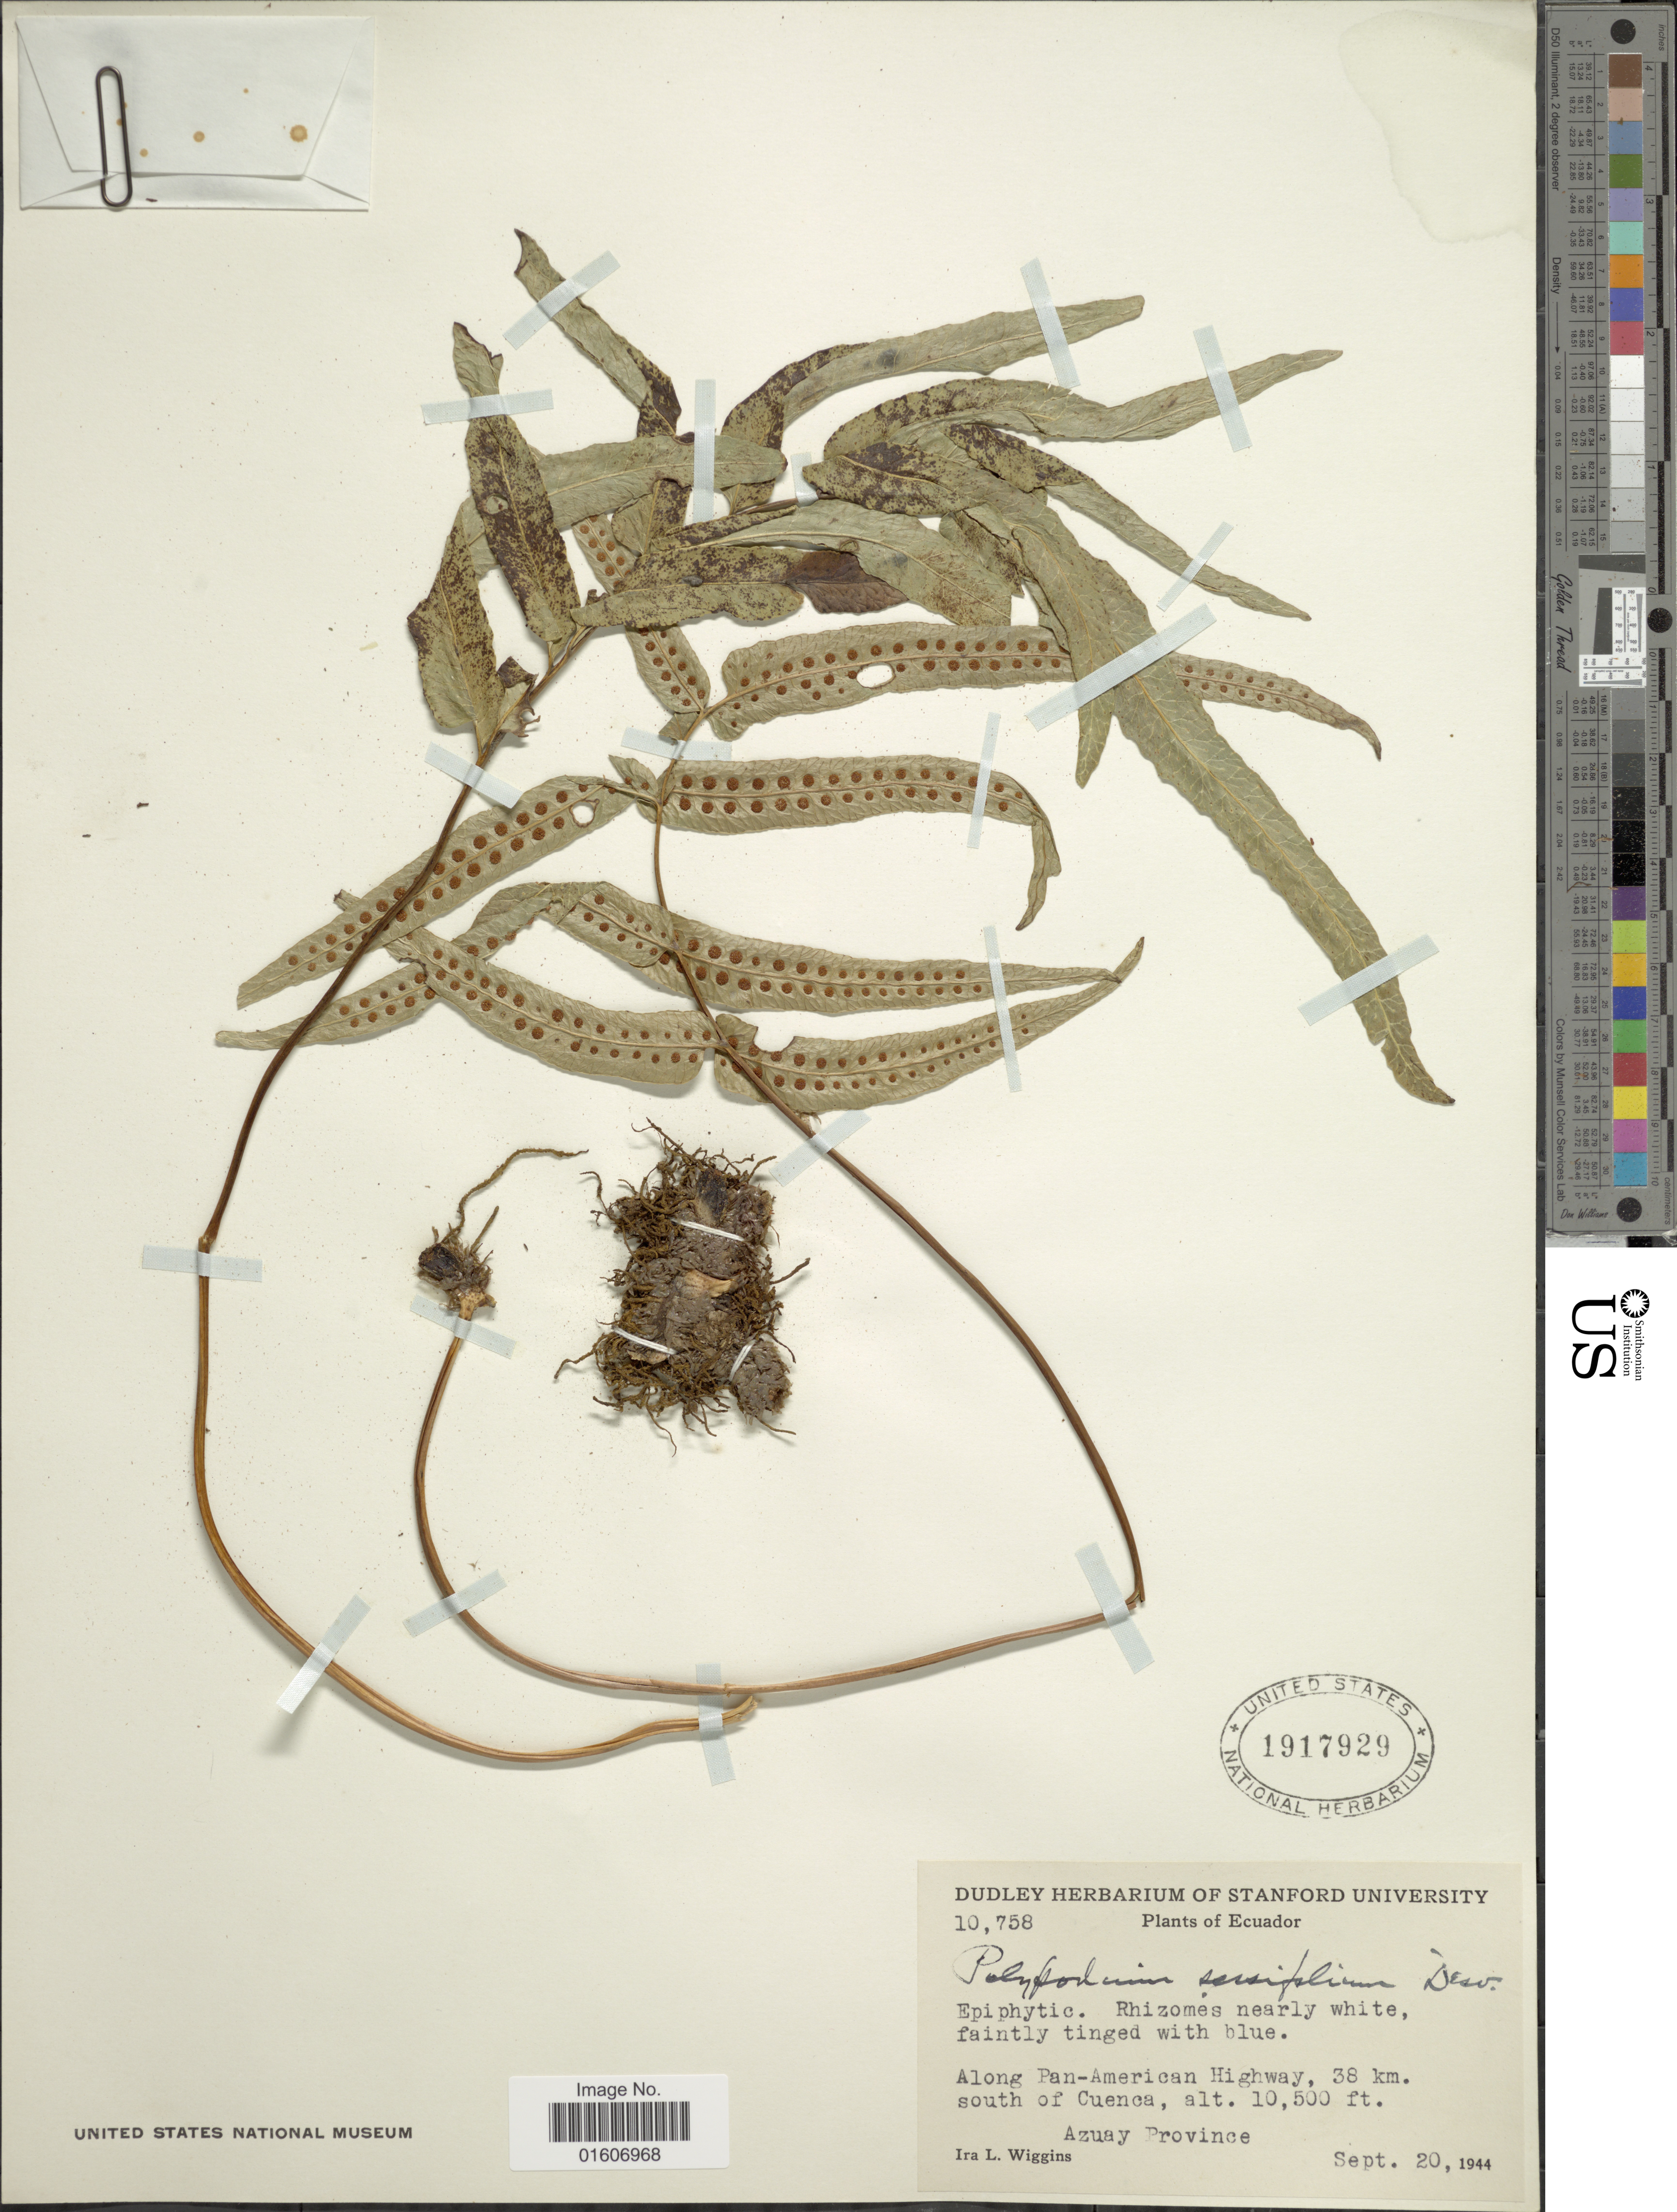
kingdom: Plantae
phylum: Tracheophyta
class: Polypodiopsida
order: Polypodiales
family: Polypodiaceae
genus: Serpocaulon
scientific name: Serpocaulon sessilifolium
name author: (Desv.) A.R. Sm.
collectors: I. L. Wiggins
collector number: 10758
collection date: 1944-09-20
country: Ecuador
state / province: Azuay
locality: Along Pan-americab Highway, 38 km. south of Cuebca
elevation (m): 3200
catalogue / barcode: US 1917929